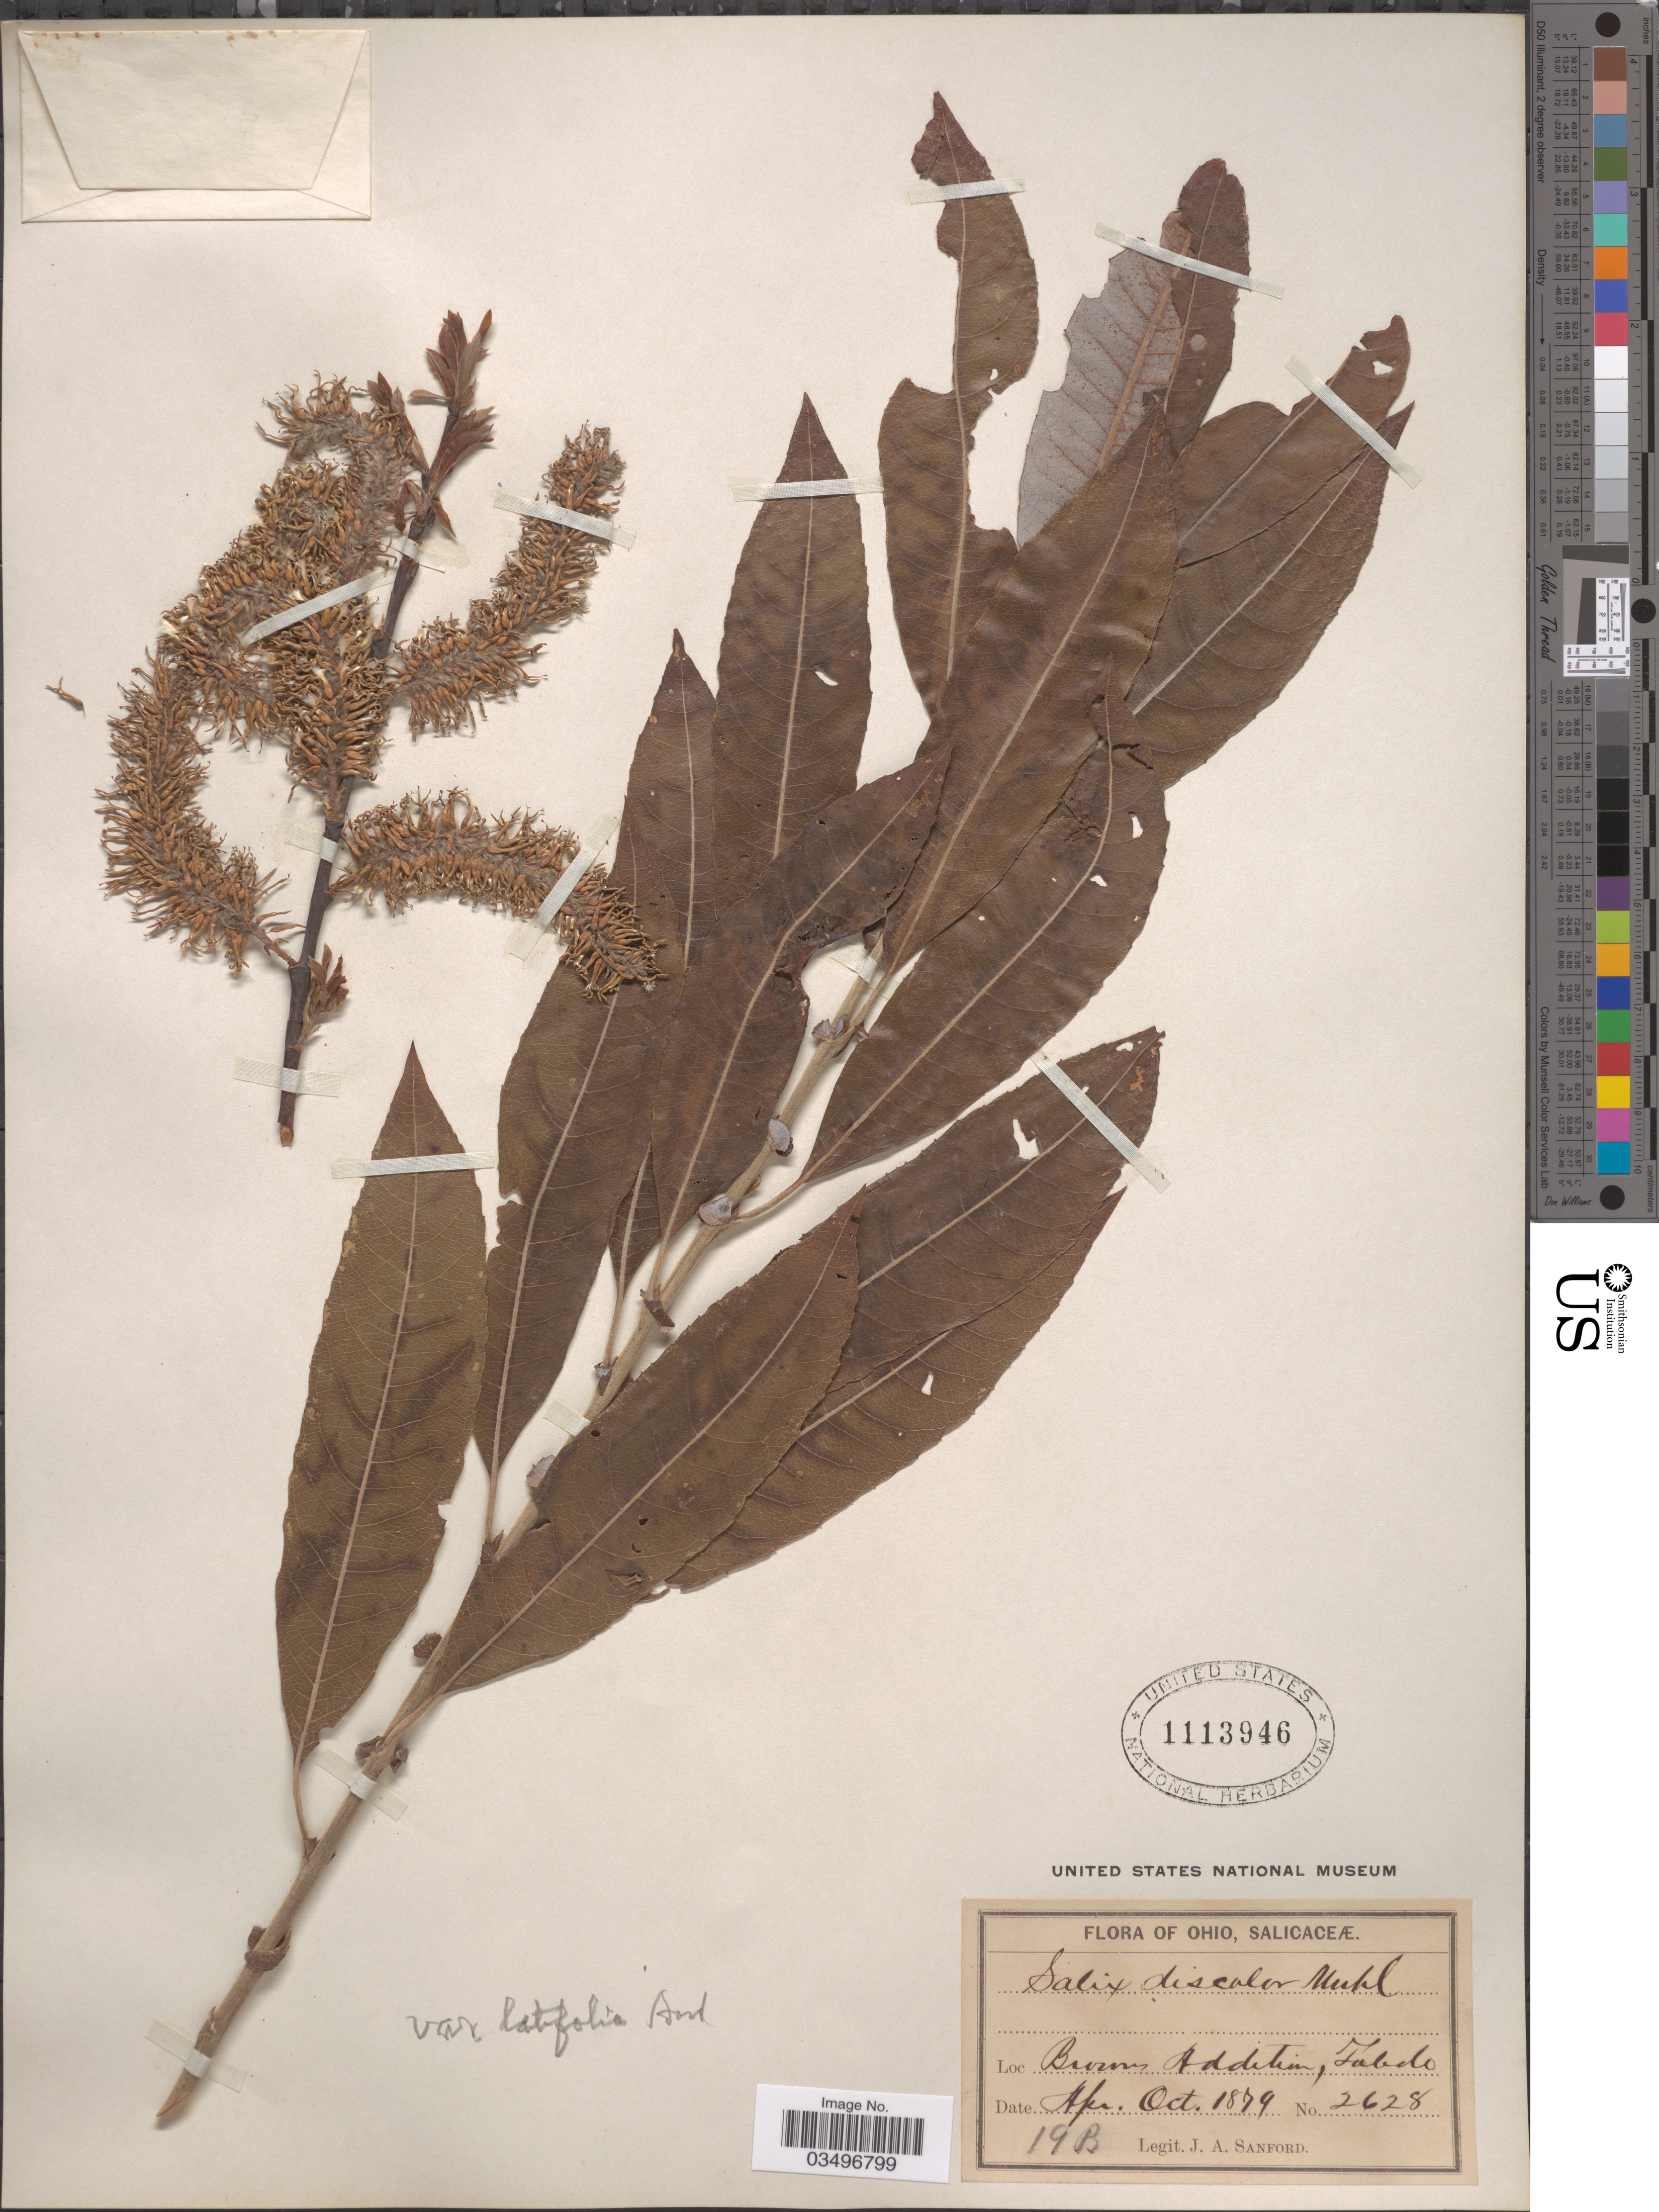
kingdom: Plantae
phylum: Tracheophyta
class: Magnoliopsida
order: Malpighiales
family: Salicaceae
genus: Salix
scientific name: Salix discolor var. latifolia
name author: Andersson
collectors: J. Sanford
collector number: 2628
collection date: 1879-04/1879-10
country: United States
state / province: Ohio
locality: Browns Addition, Toledo.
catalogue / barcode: US 1113946